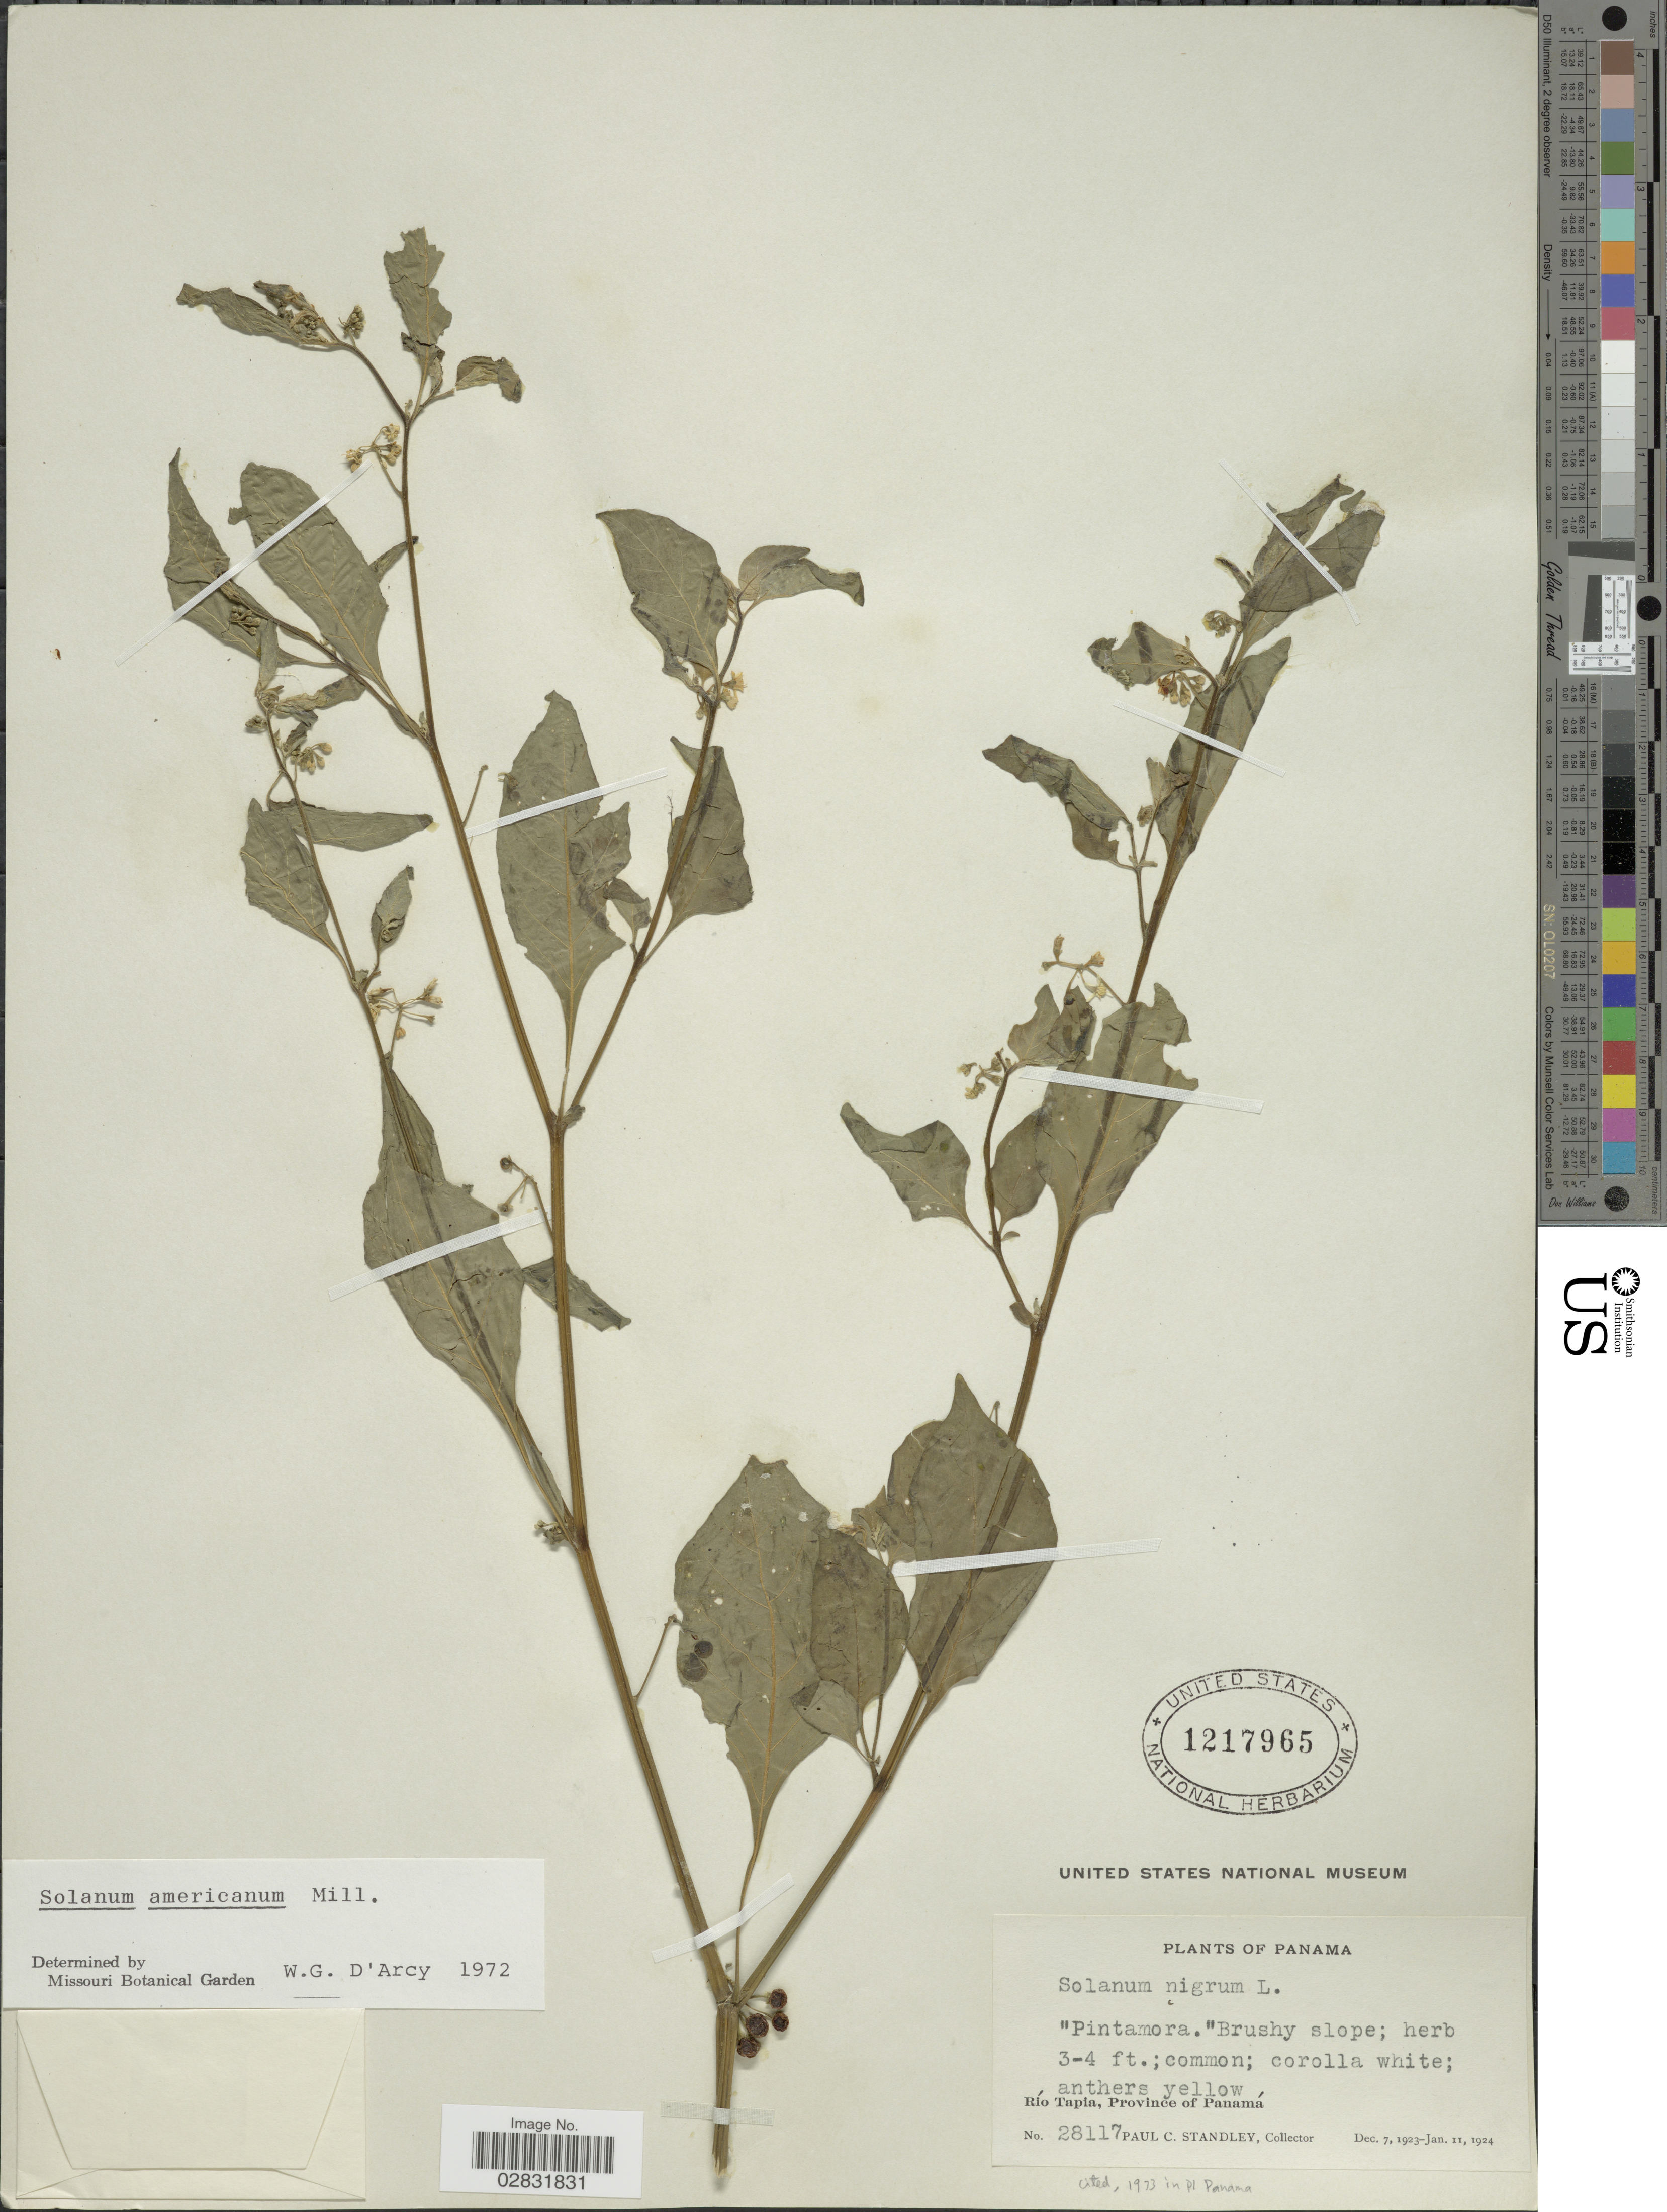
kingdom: Plantae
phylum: Tracheophyta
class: Magnoliopsida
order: Solanales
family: Solanaceae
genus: Solanum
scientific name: Solanum americanum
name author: Mill.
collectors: P. C. Standley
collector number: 28117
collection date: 1923-12-07/1924-01-11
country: Panama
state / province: Panamá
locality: Río Tapia.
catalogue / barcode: US 1217965